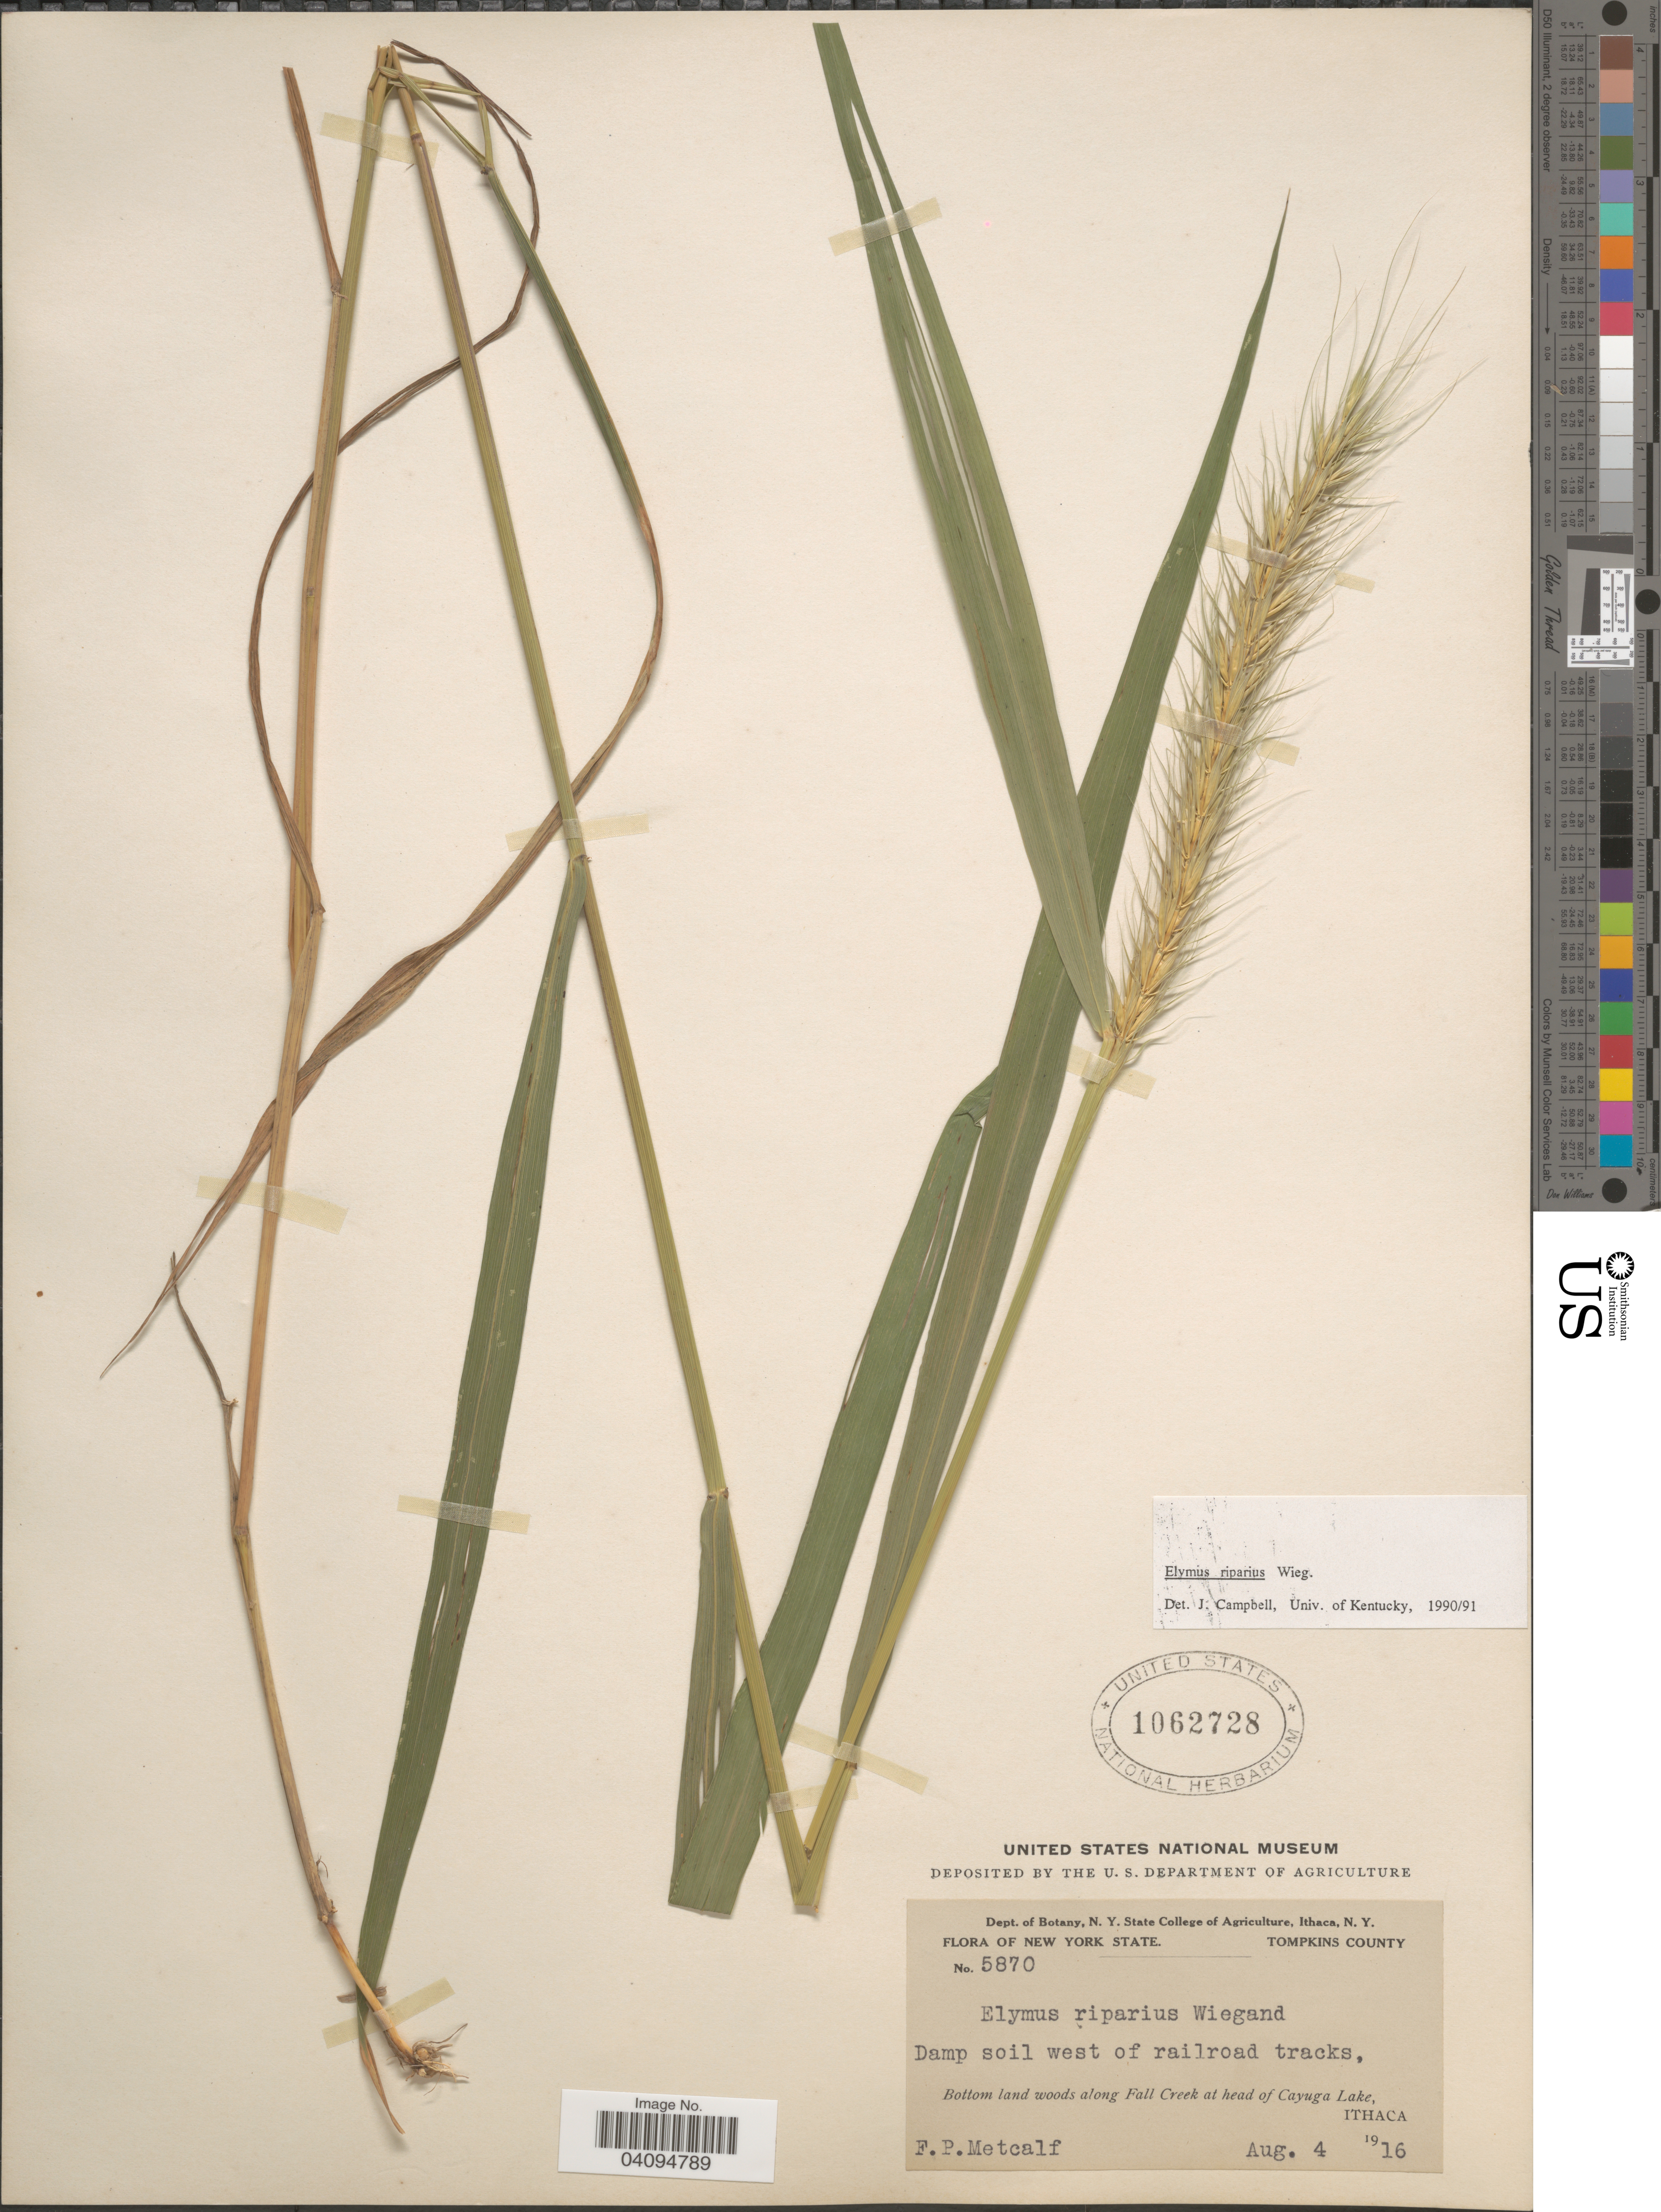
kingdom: Plantae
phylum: Tracheophyta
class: Liliopsida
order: Poales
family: Poaceae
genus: Elymus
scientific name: Elymus riparius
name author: Wiegand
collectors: F. Metcalf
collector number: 5870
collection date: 1916-08-04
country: United States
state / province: New York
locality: New York State. Tompkins County. Damp soil west of railroad tracks, Bottom land woods along Fall Creek at head of Cayuga Lake, Ithaca.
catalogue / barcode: US 1062728